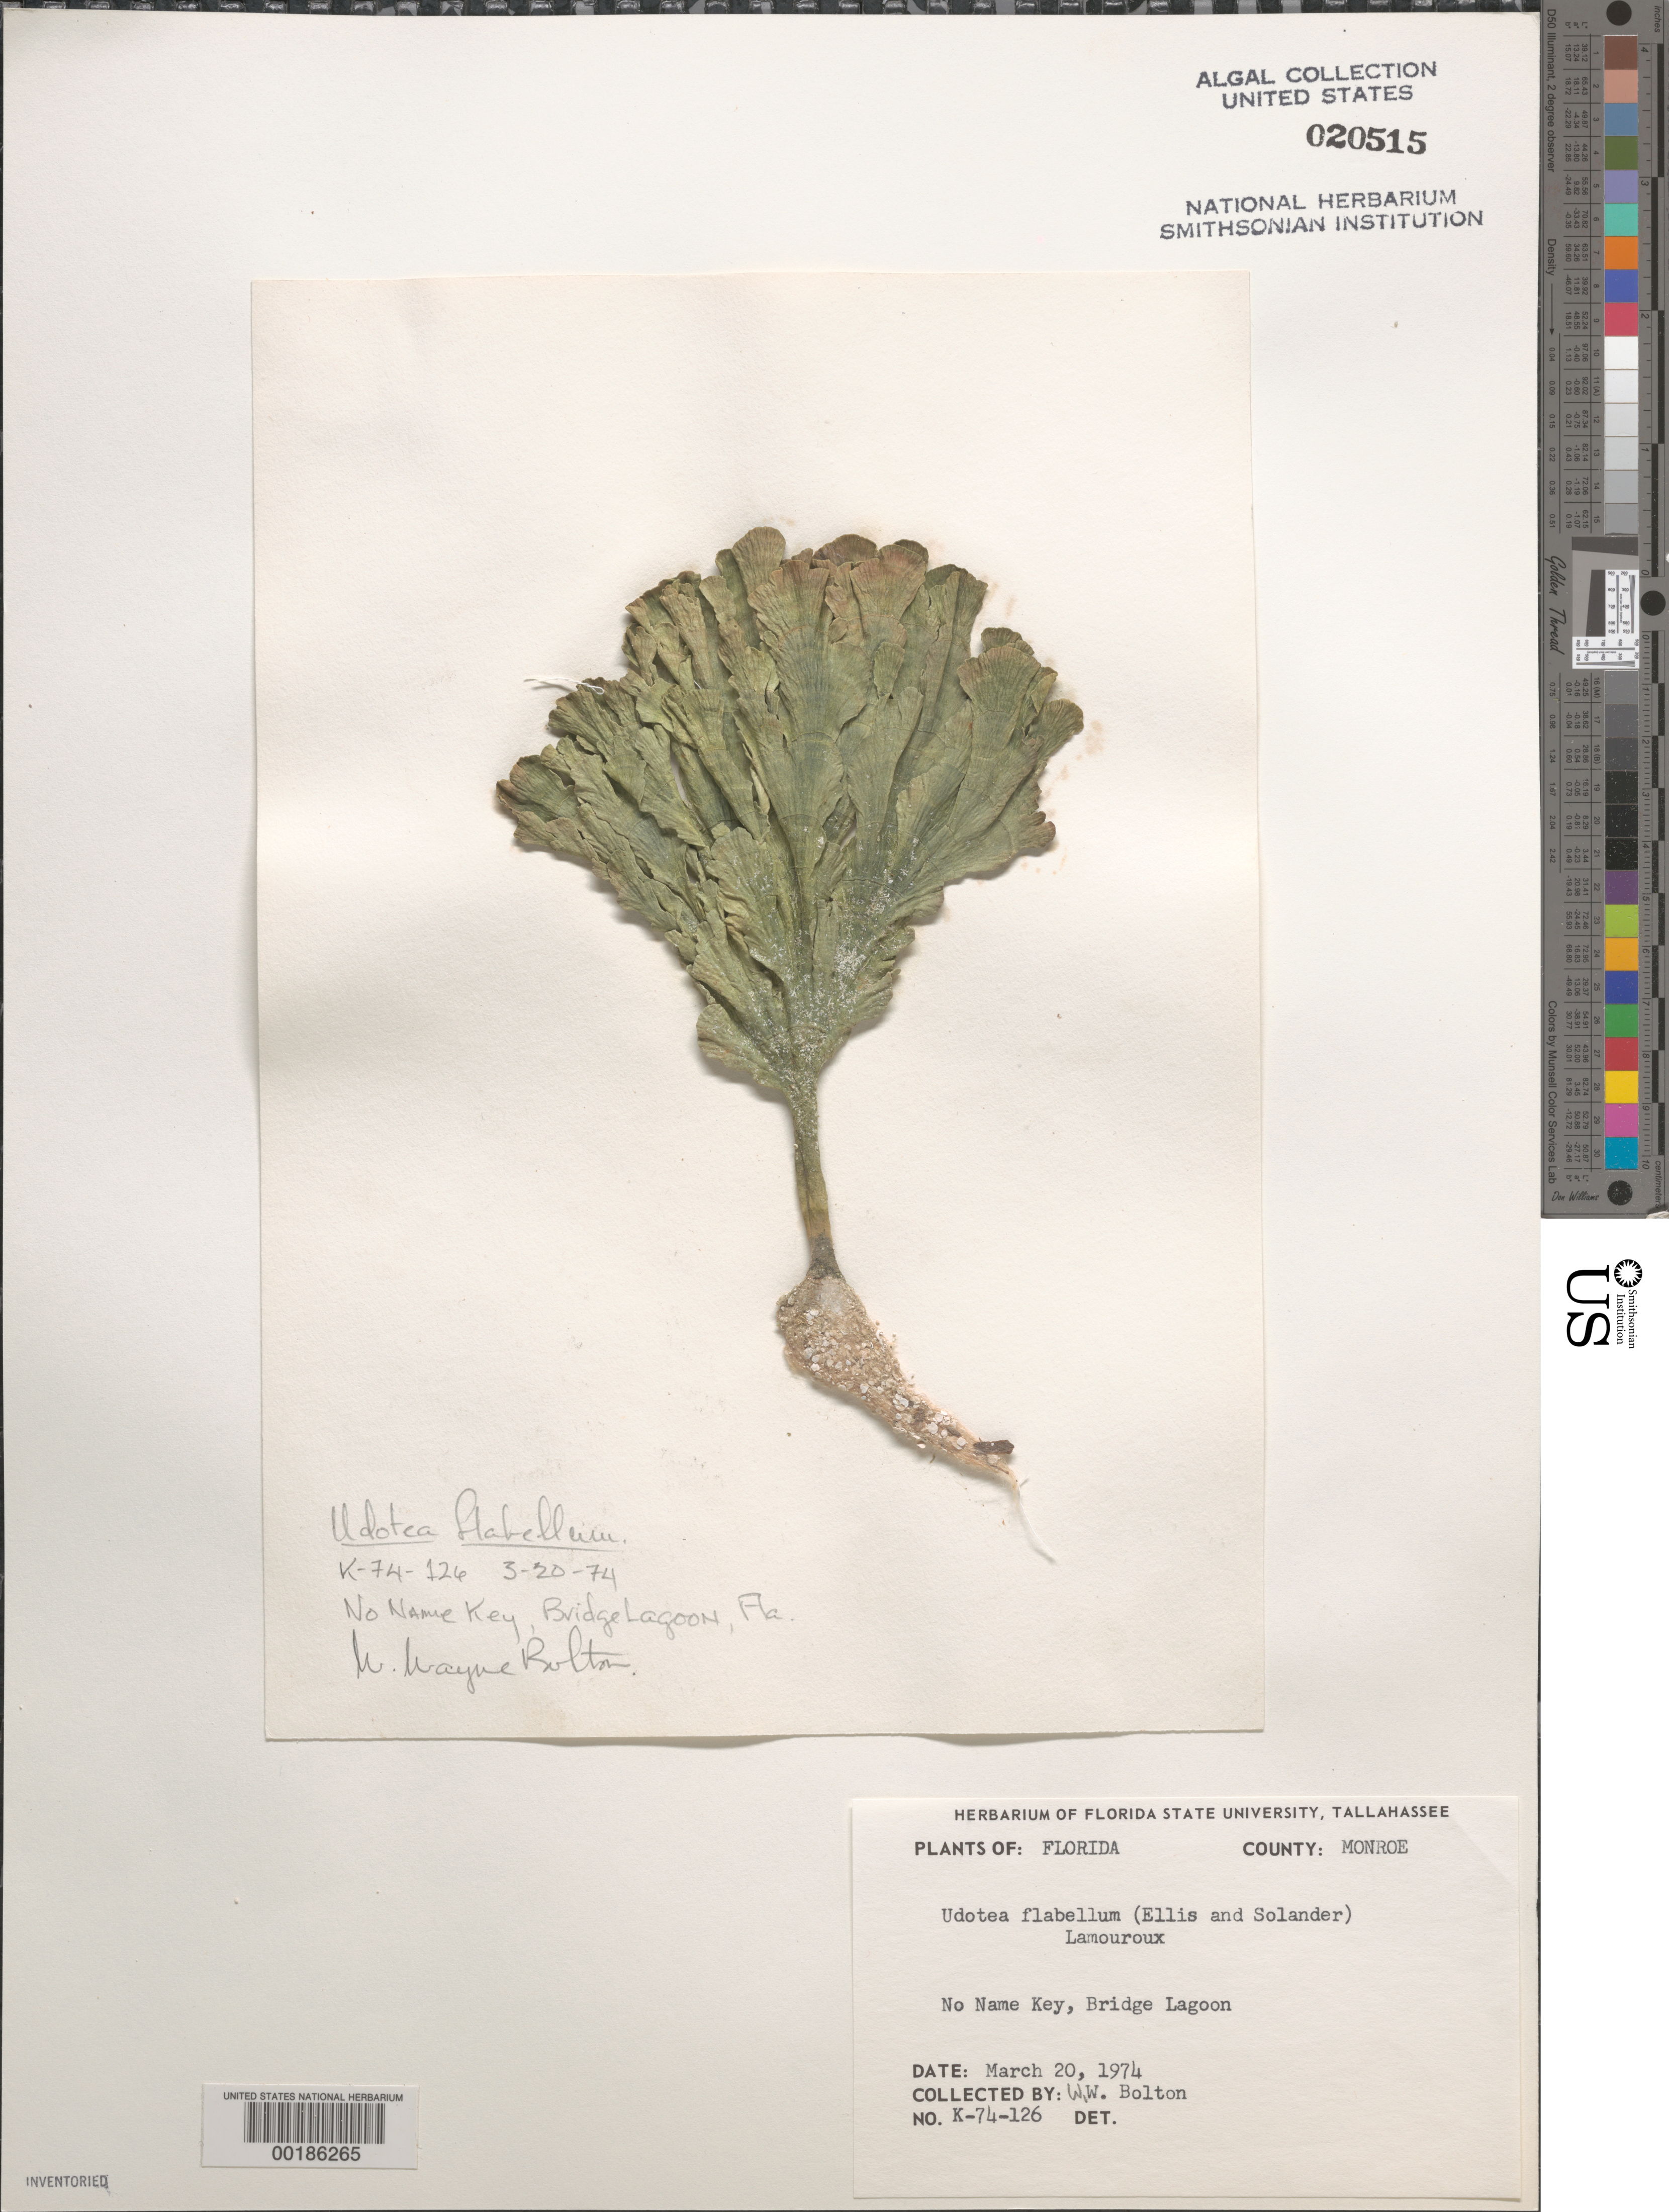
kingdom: Plantae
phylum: Chlorophyta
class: Ulvophyceae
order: Bryopsidales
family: Udoteaceae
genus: Udotea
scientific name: Udotea flabellum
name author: (J. Ellis & Sol.) M. Howe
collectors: W. Bolton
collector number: K-74-126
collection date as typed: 20 Mar 1974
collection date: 1974-03-20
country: United States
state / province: Florida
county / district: Monroe County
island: No Name Key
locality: Boogie Bridge lagoon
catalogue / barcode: US 20515